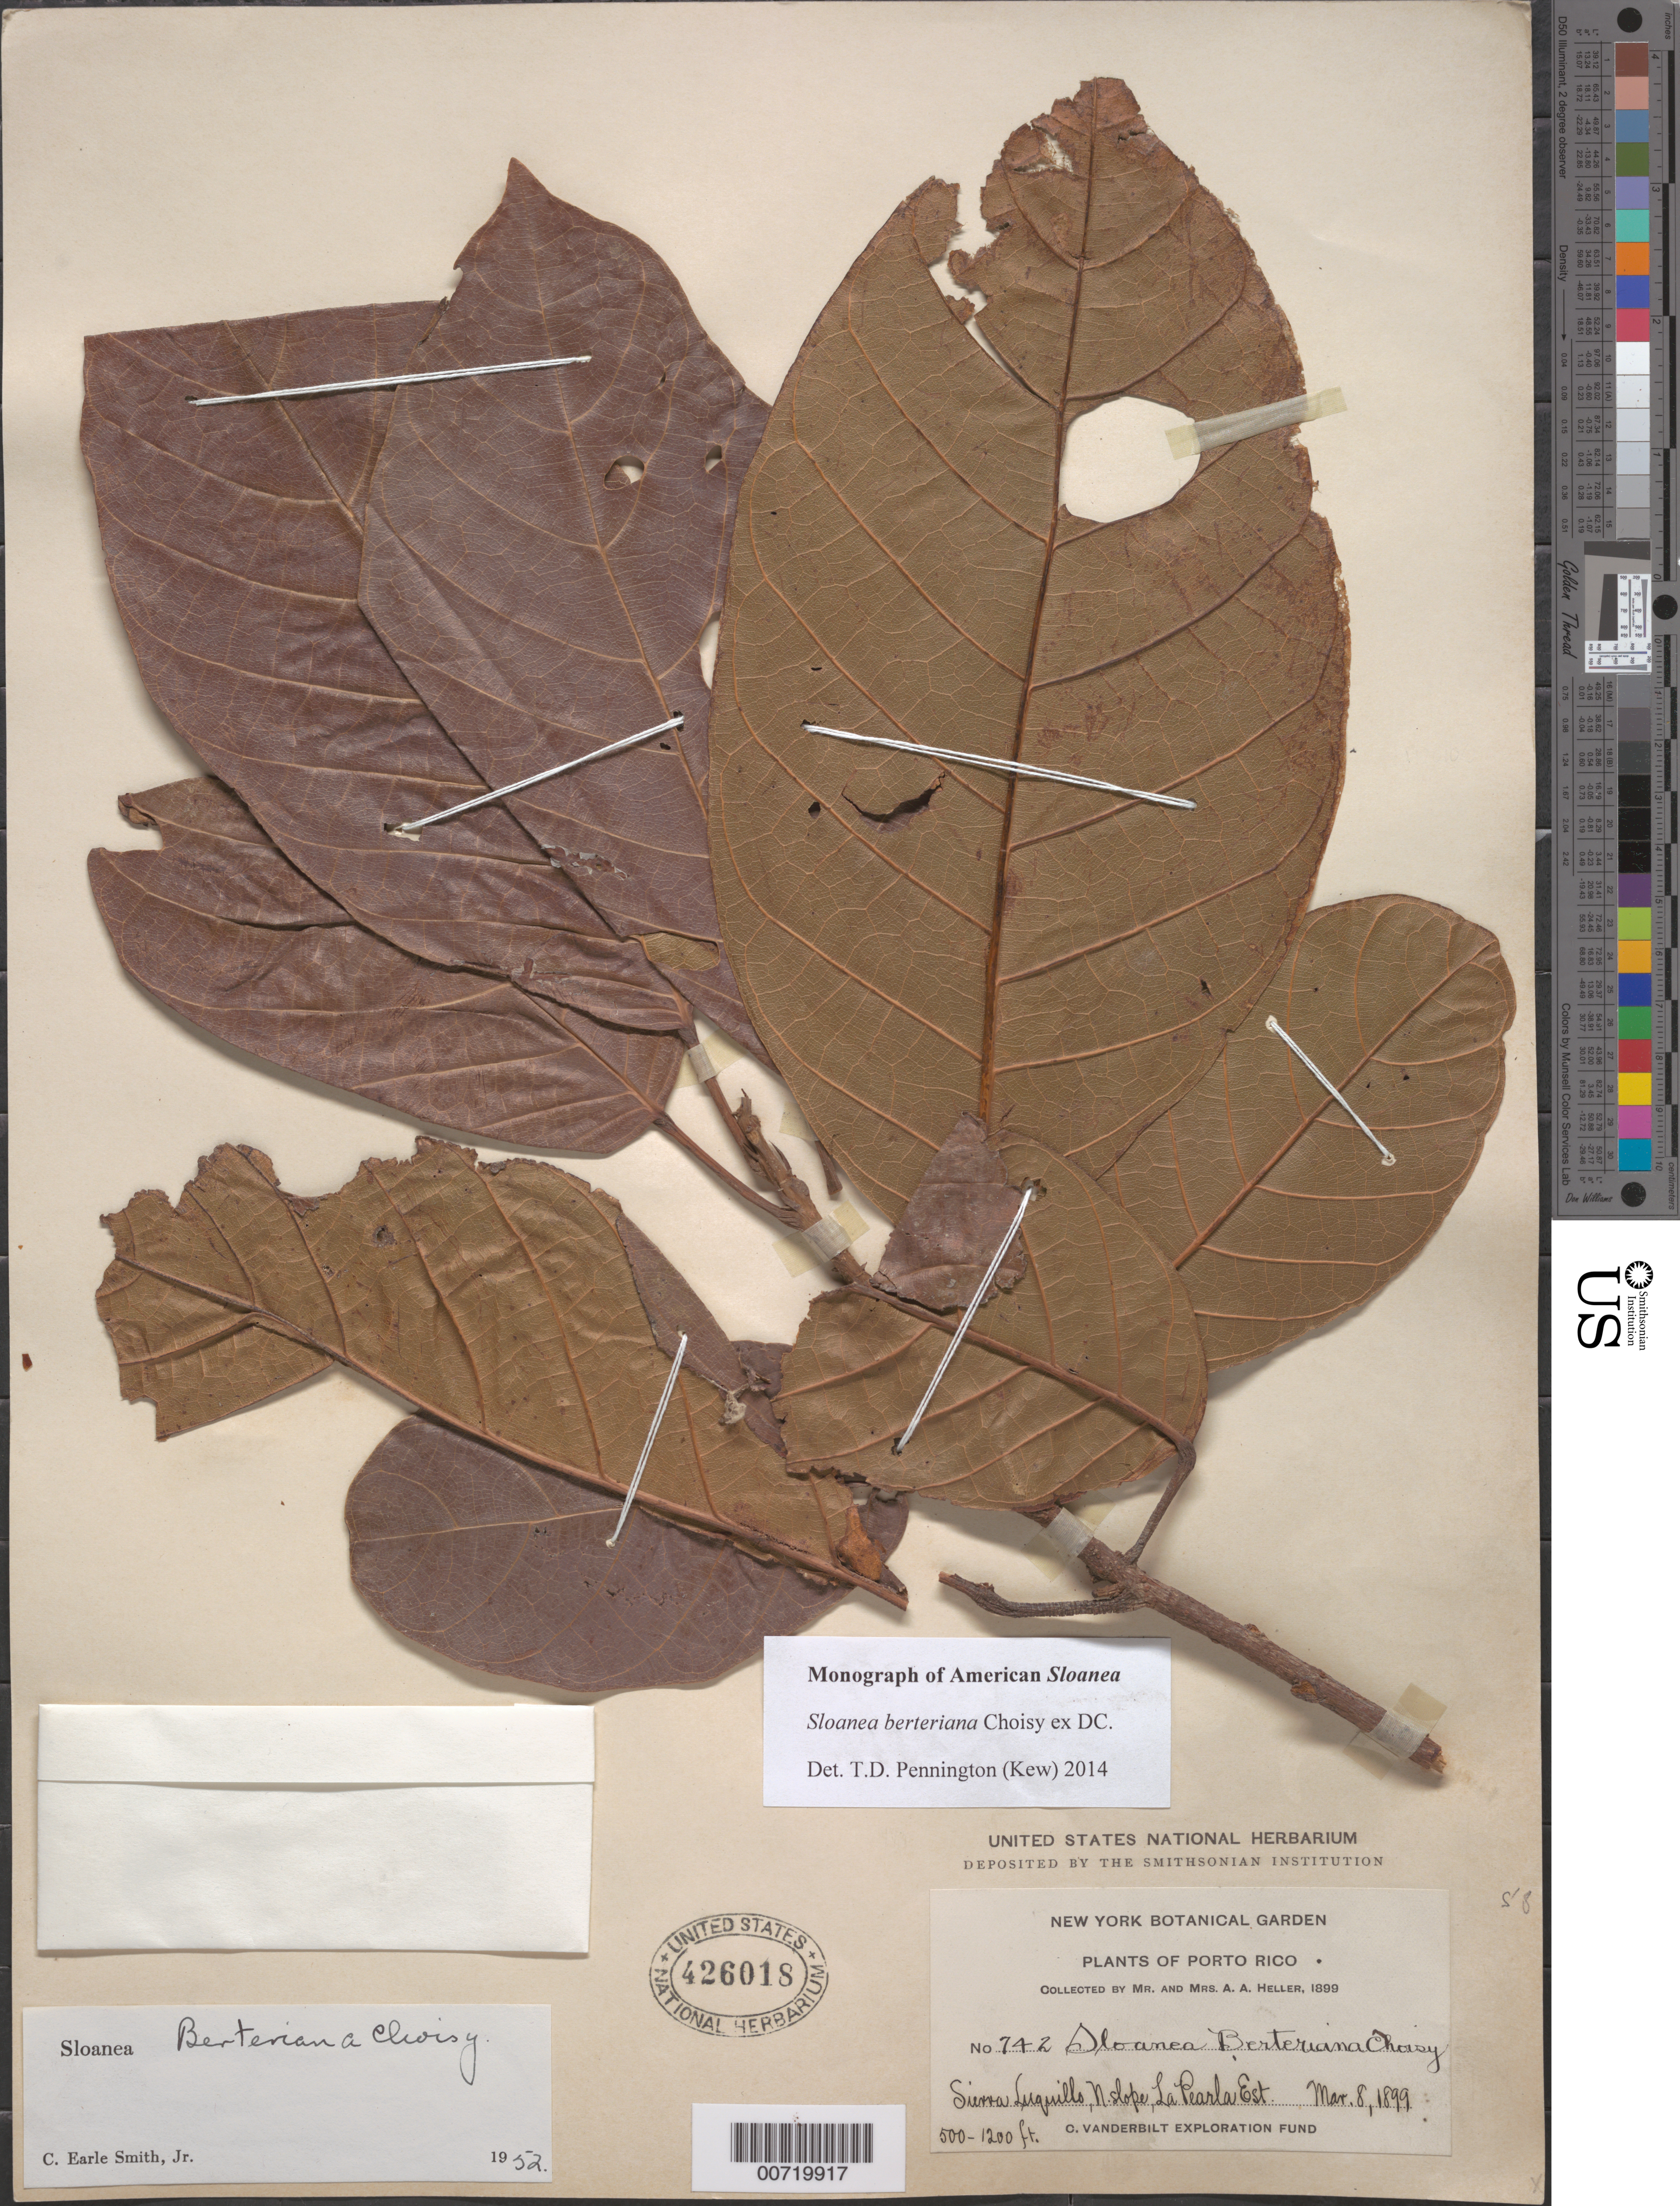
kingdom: Plantae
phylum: Tracheophyta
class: Magnoliopsida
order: Oxalidales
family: Elaeocarpaceae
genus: Sloanea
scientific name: Sloanea berteroana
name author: Choisy ex DC.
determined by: Pennington, T. D., (K)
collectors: A. A. Heller & E. G. Heller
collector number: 742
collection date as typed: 08 Mar 1899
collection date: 1899-03-08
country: Puerto Rico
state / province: Luquillo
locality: Sierra Luquillo, La Pearla Est.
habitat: North slope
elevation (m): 152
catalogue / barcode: US 426018